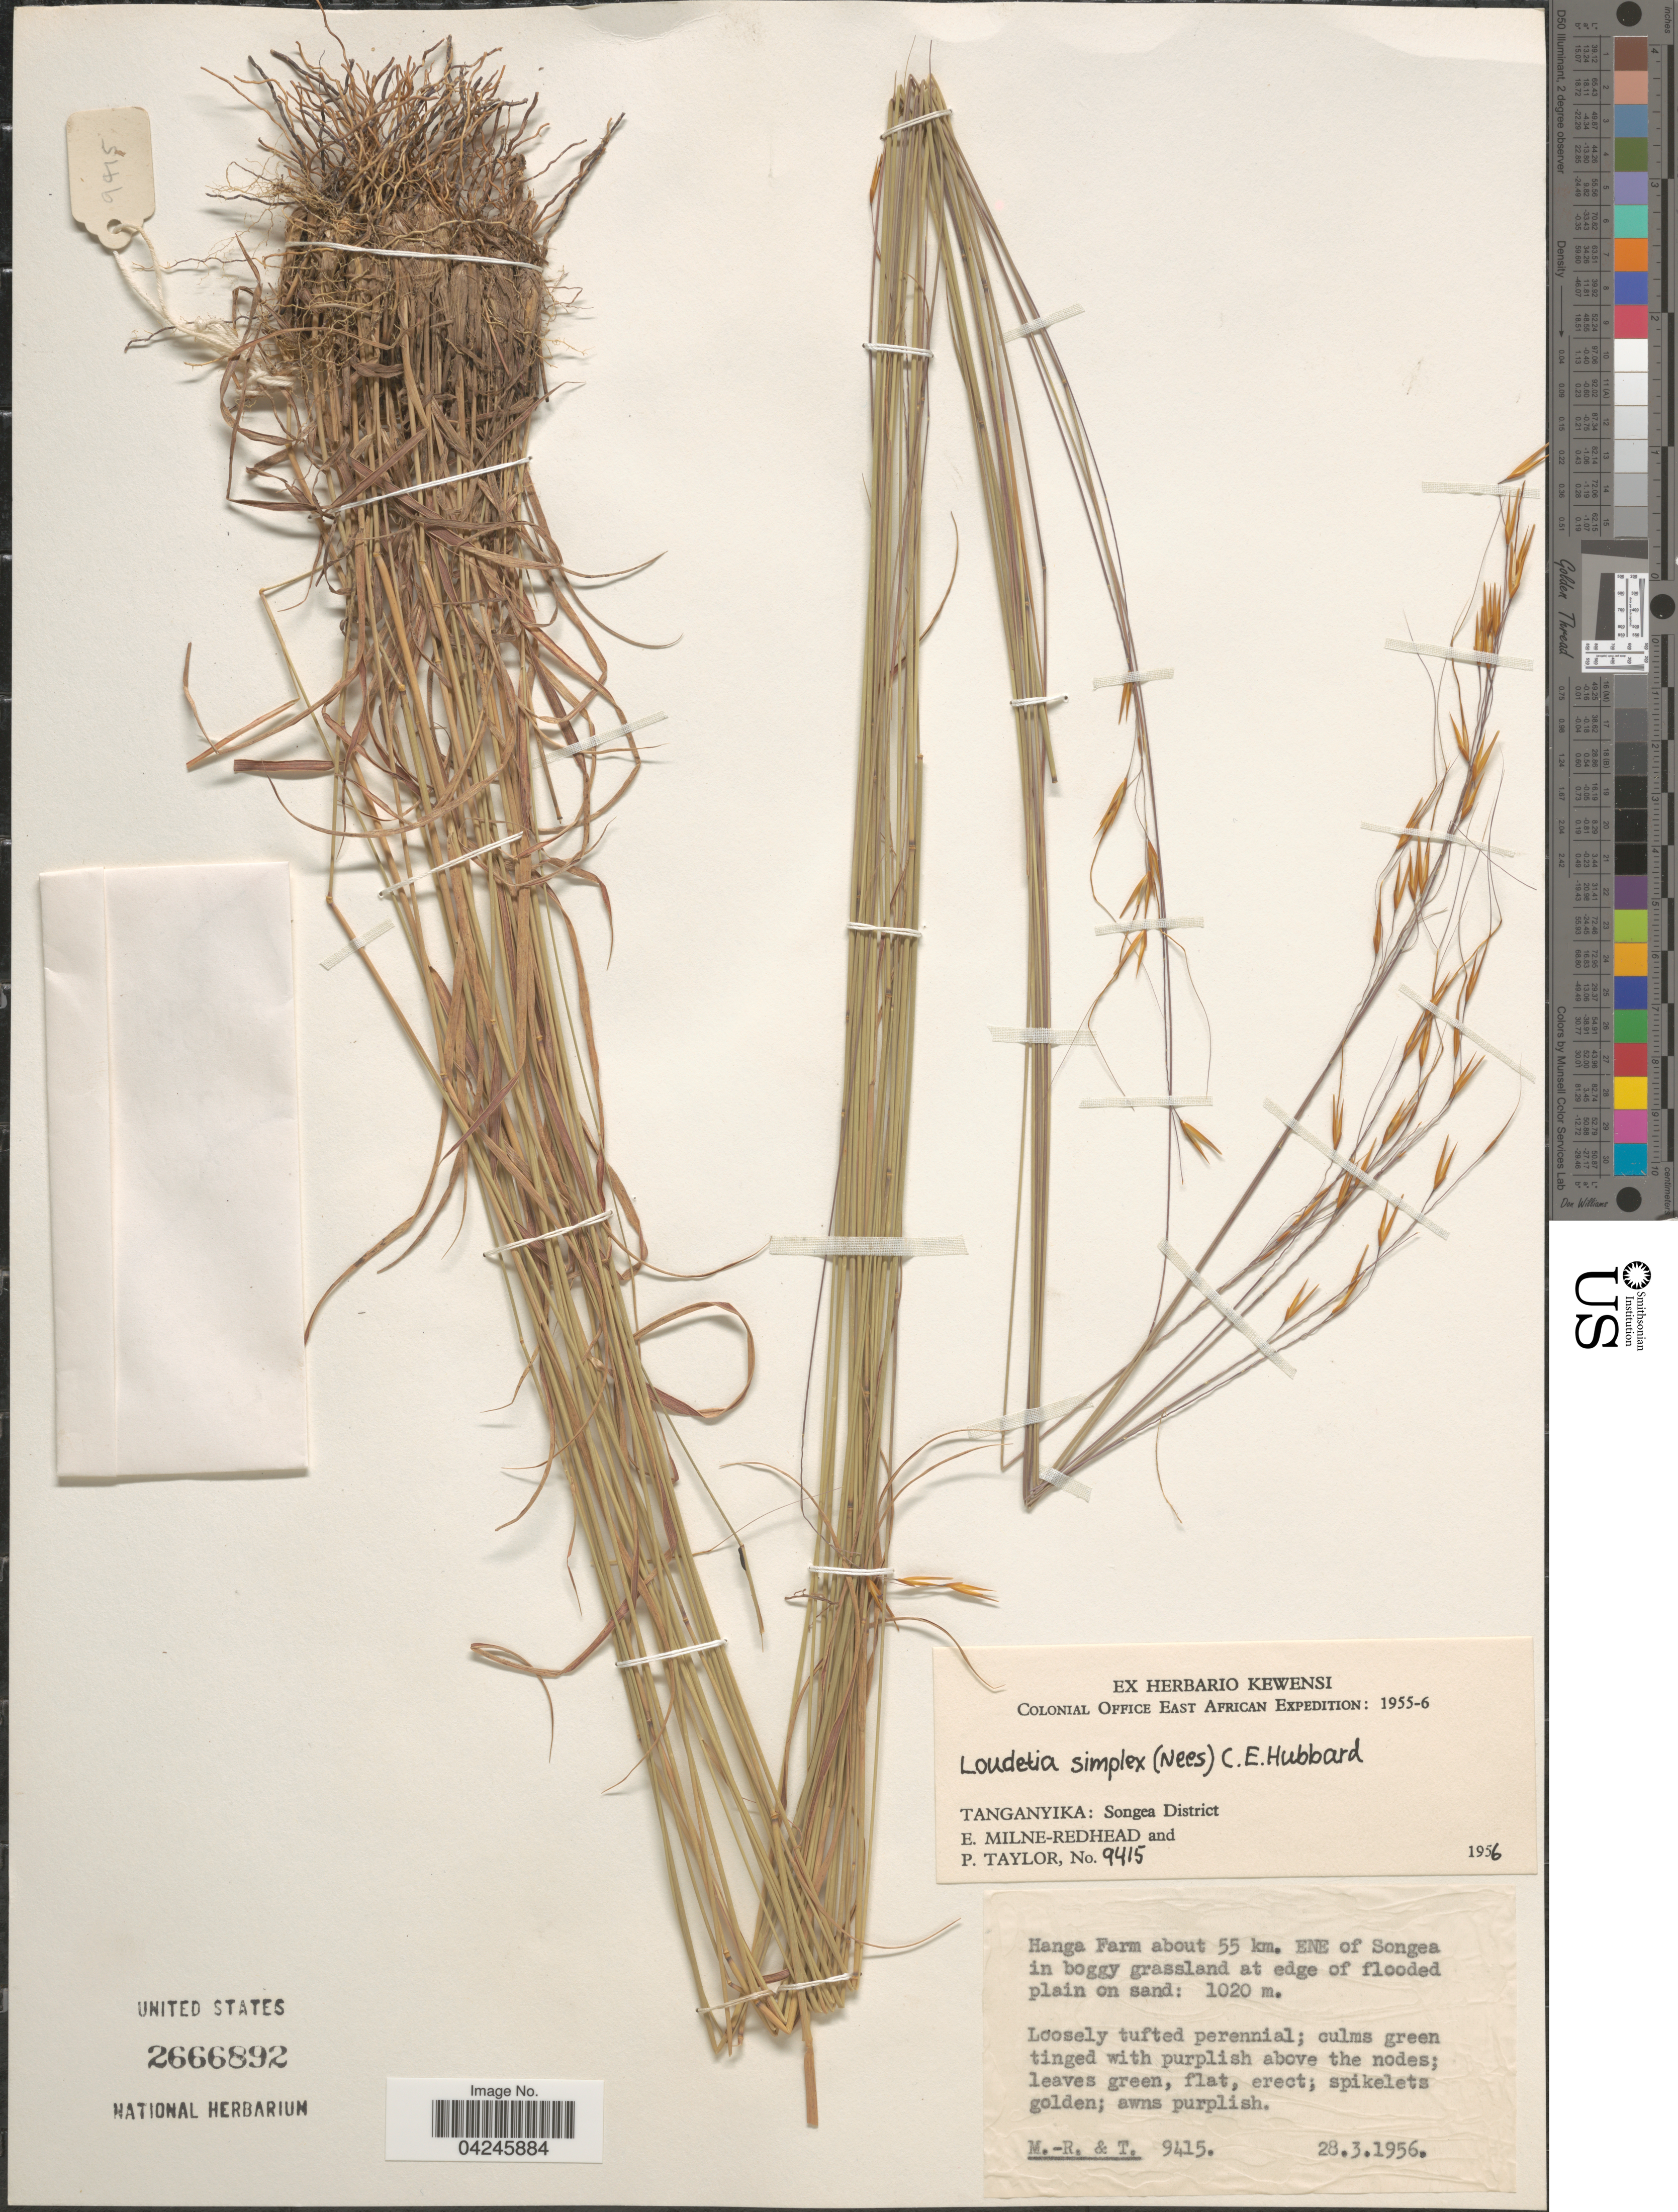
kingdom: Plantae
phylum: Tracheophyta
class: Liliopsida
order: Poales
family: Poaceae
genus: Loudetia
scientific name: Loudetia simplex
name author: (Nees) C.E. Hubb.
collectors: E. W. Milne-Redhead & P. Taylor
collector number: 9415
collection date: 1956-03-28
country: Tanzania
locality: Colonial Office East African Expedition: 1955-6. Tanganyika: Songea District. Hanga Farm about 55 km. ENE of Songea in boggy grassland at edge of flooded plain on sand.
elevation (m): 1020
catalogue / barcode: US 2666892